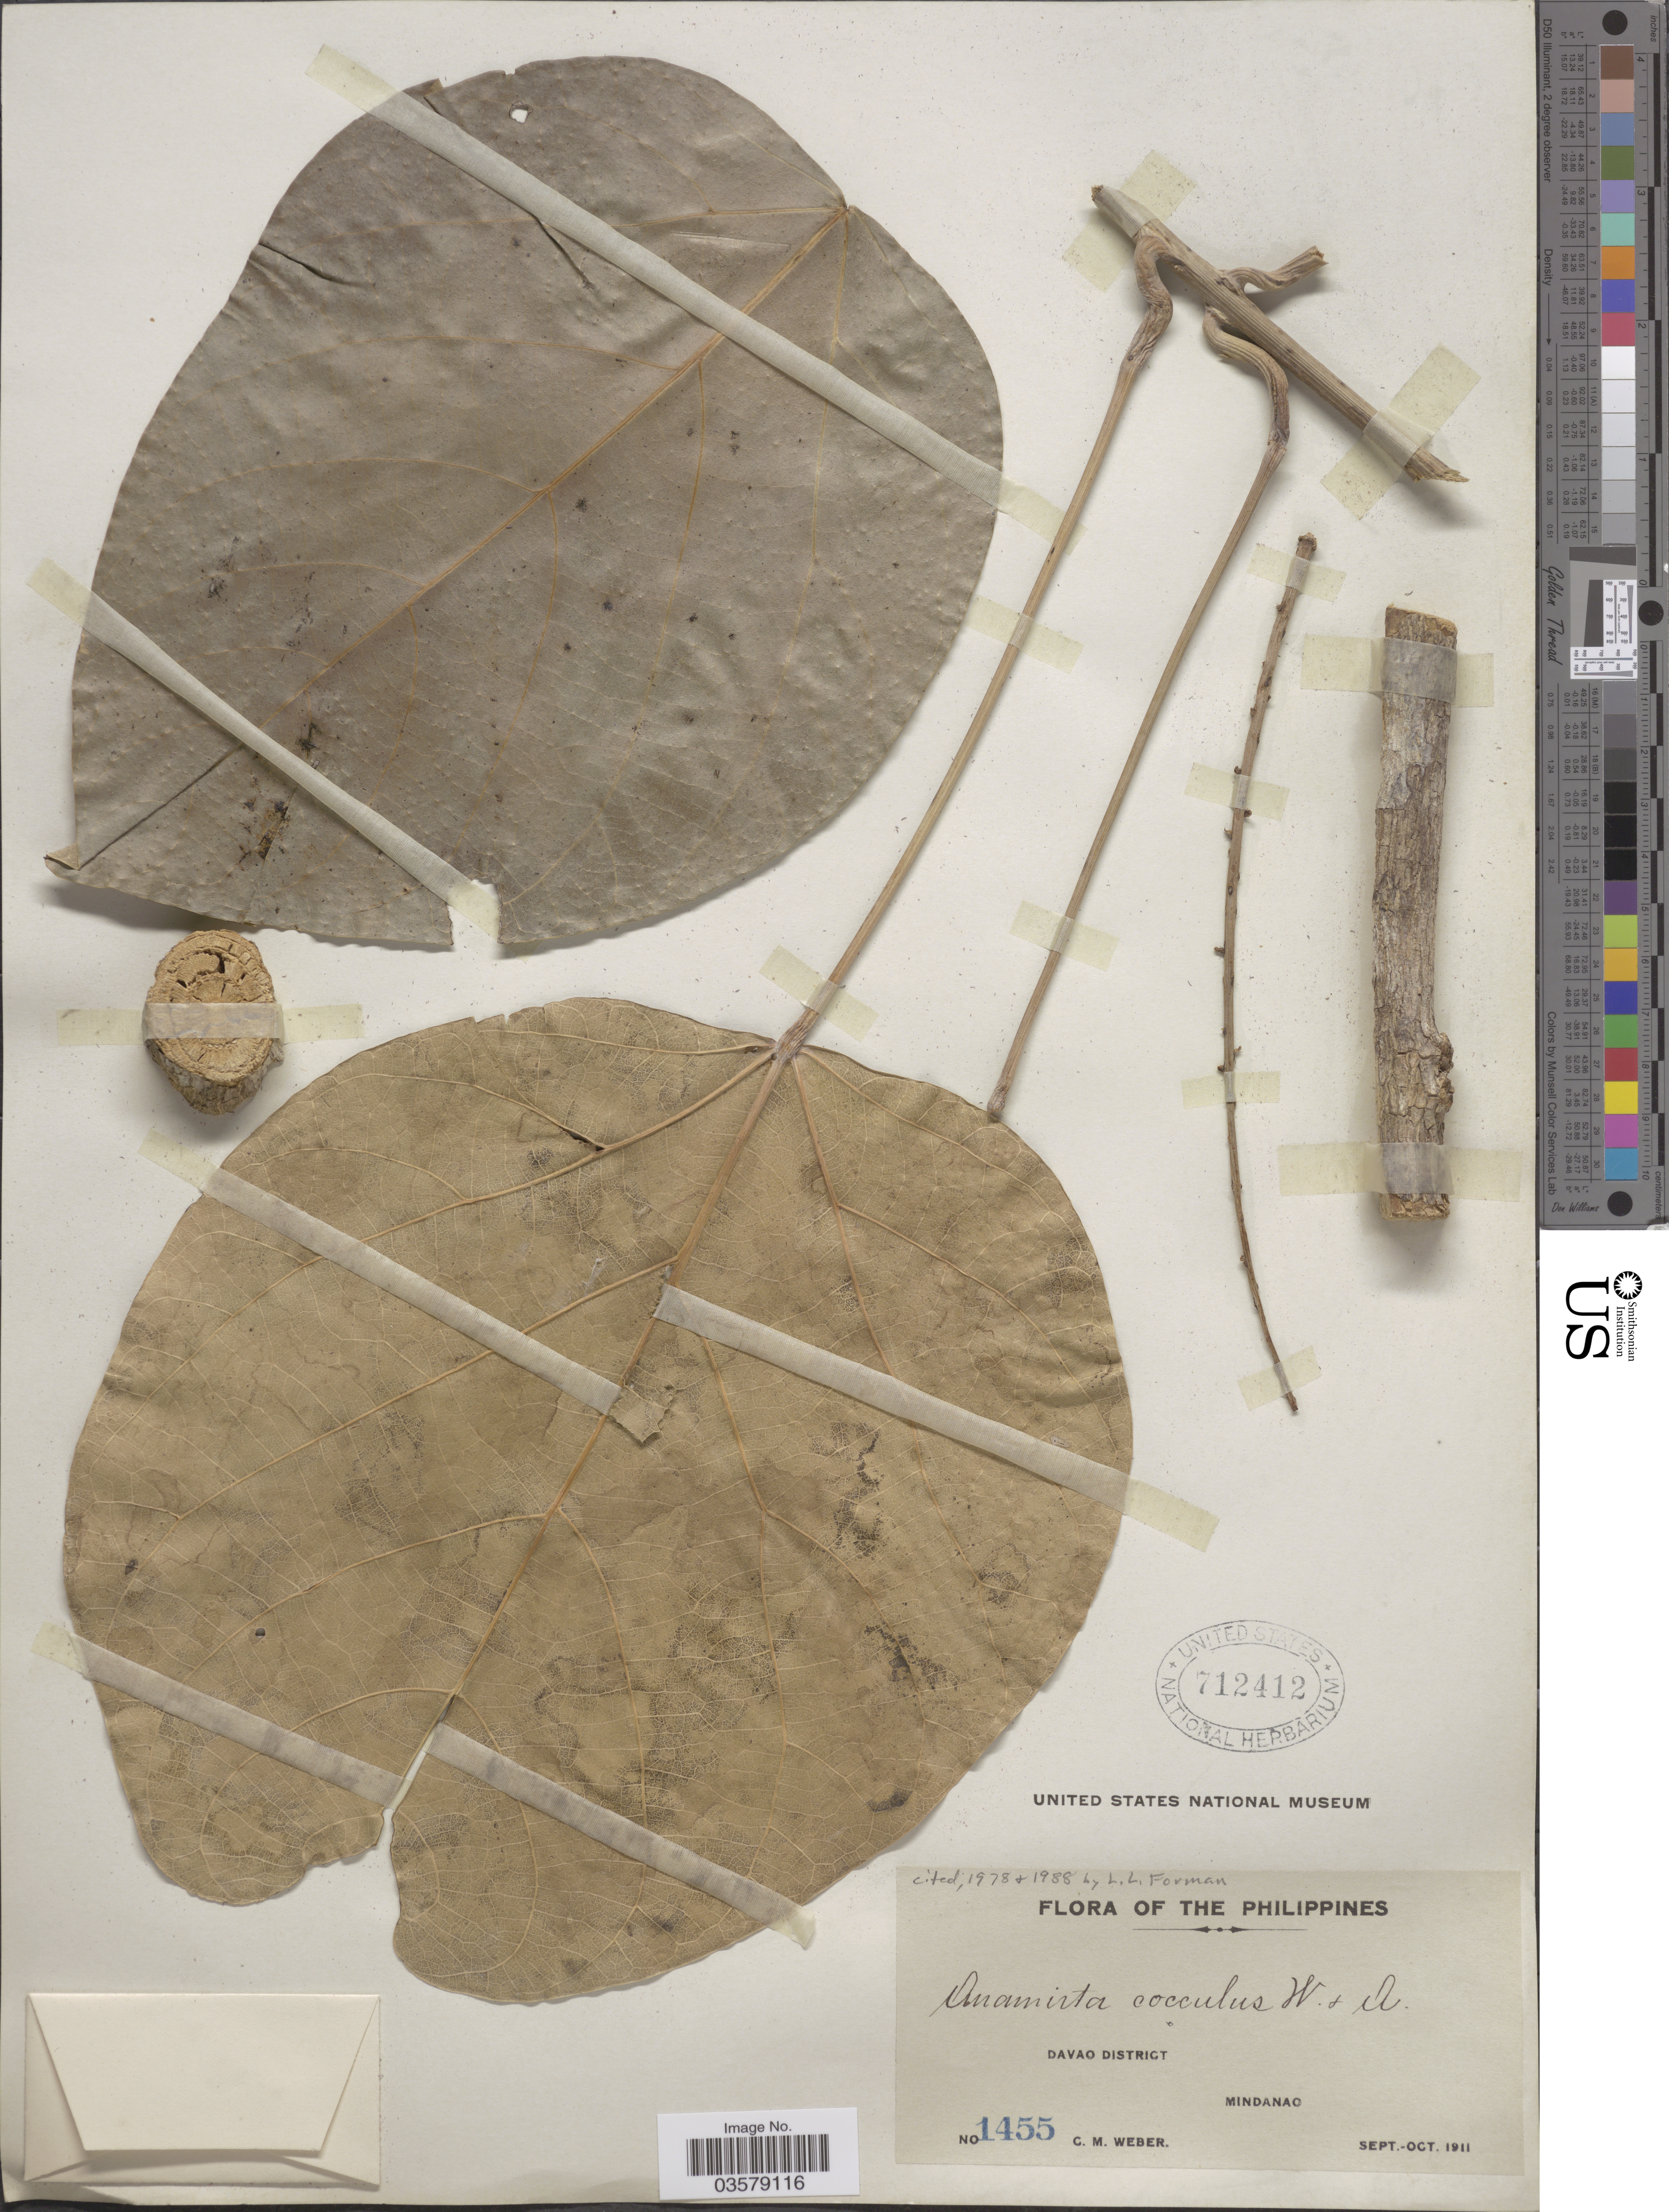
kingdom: Plantae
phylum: Tracheophyta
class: Magnoliopsida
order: Ranunculales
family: Menispermaceae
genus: Anamirta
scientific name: Anamirta cocculus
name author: (L.) Wight & Arn.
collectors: C. M. Weber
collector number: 1455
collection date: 1911-09/1911-10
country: Philippines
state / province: Davao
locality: Davao District. Mindanao.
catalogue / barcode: US 712412